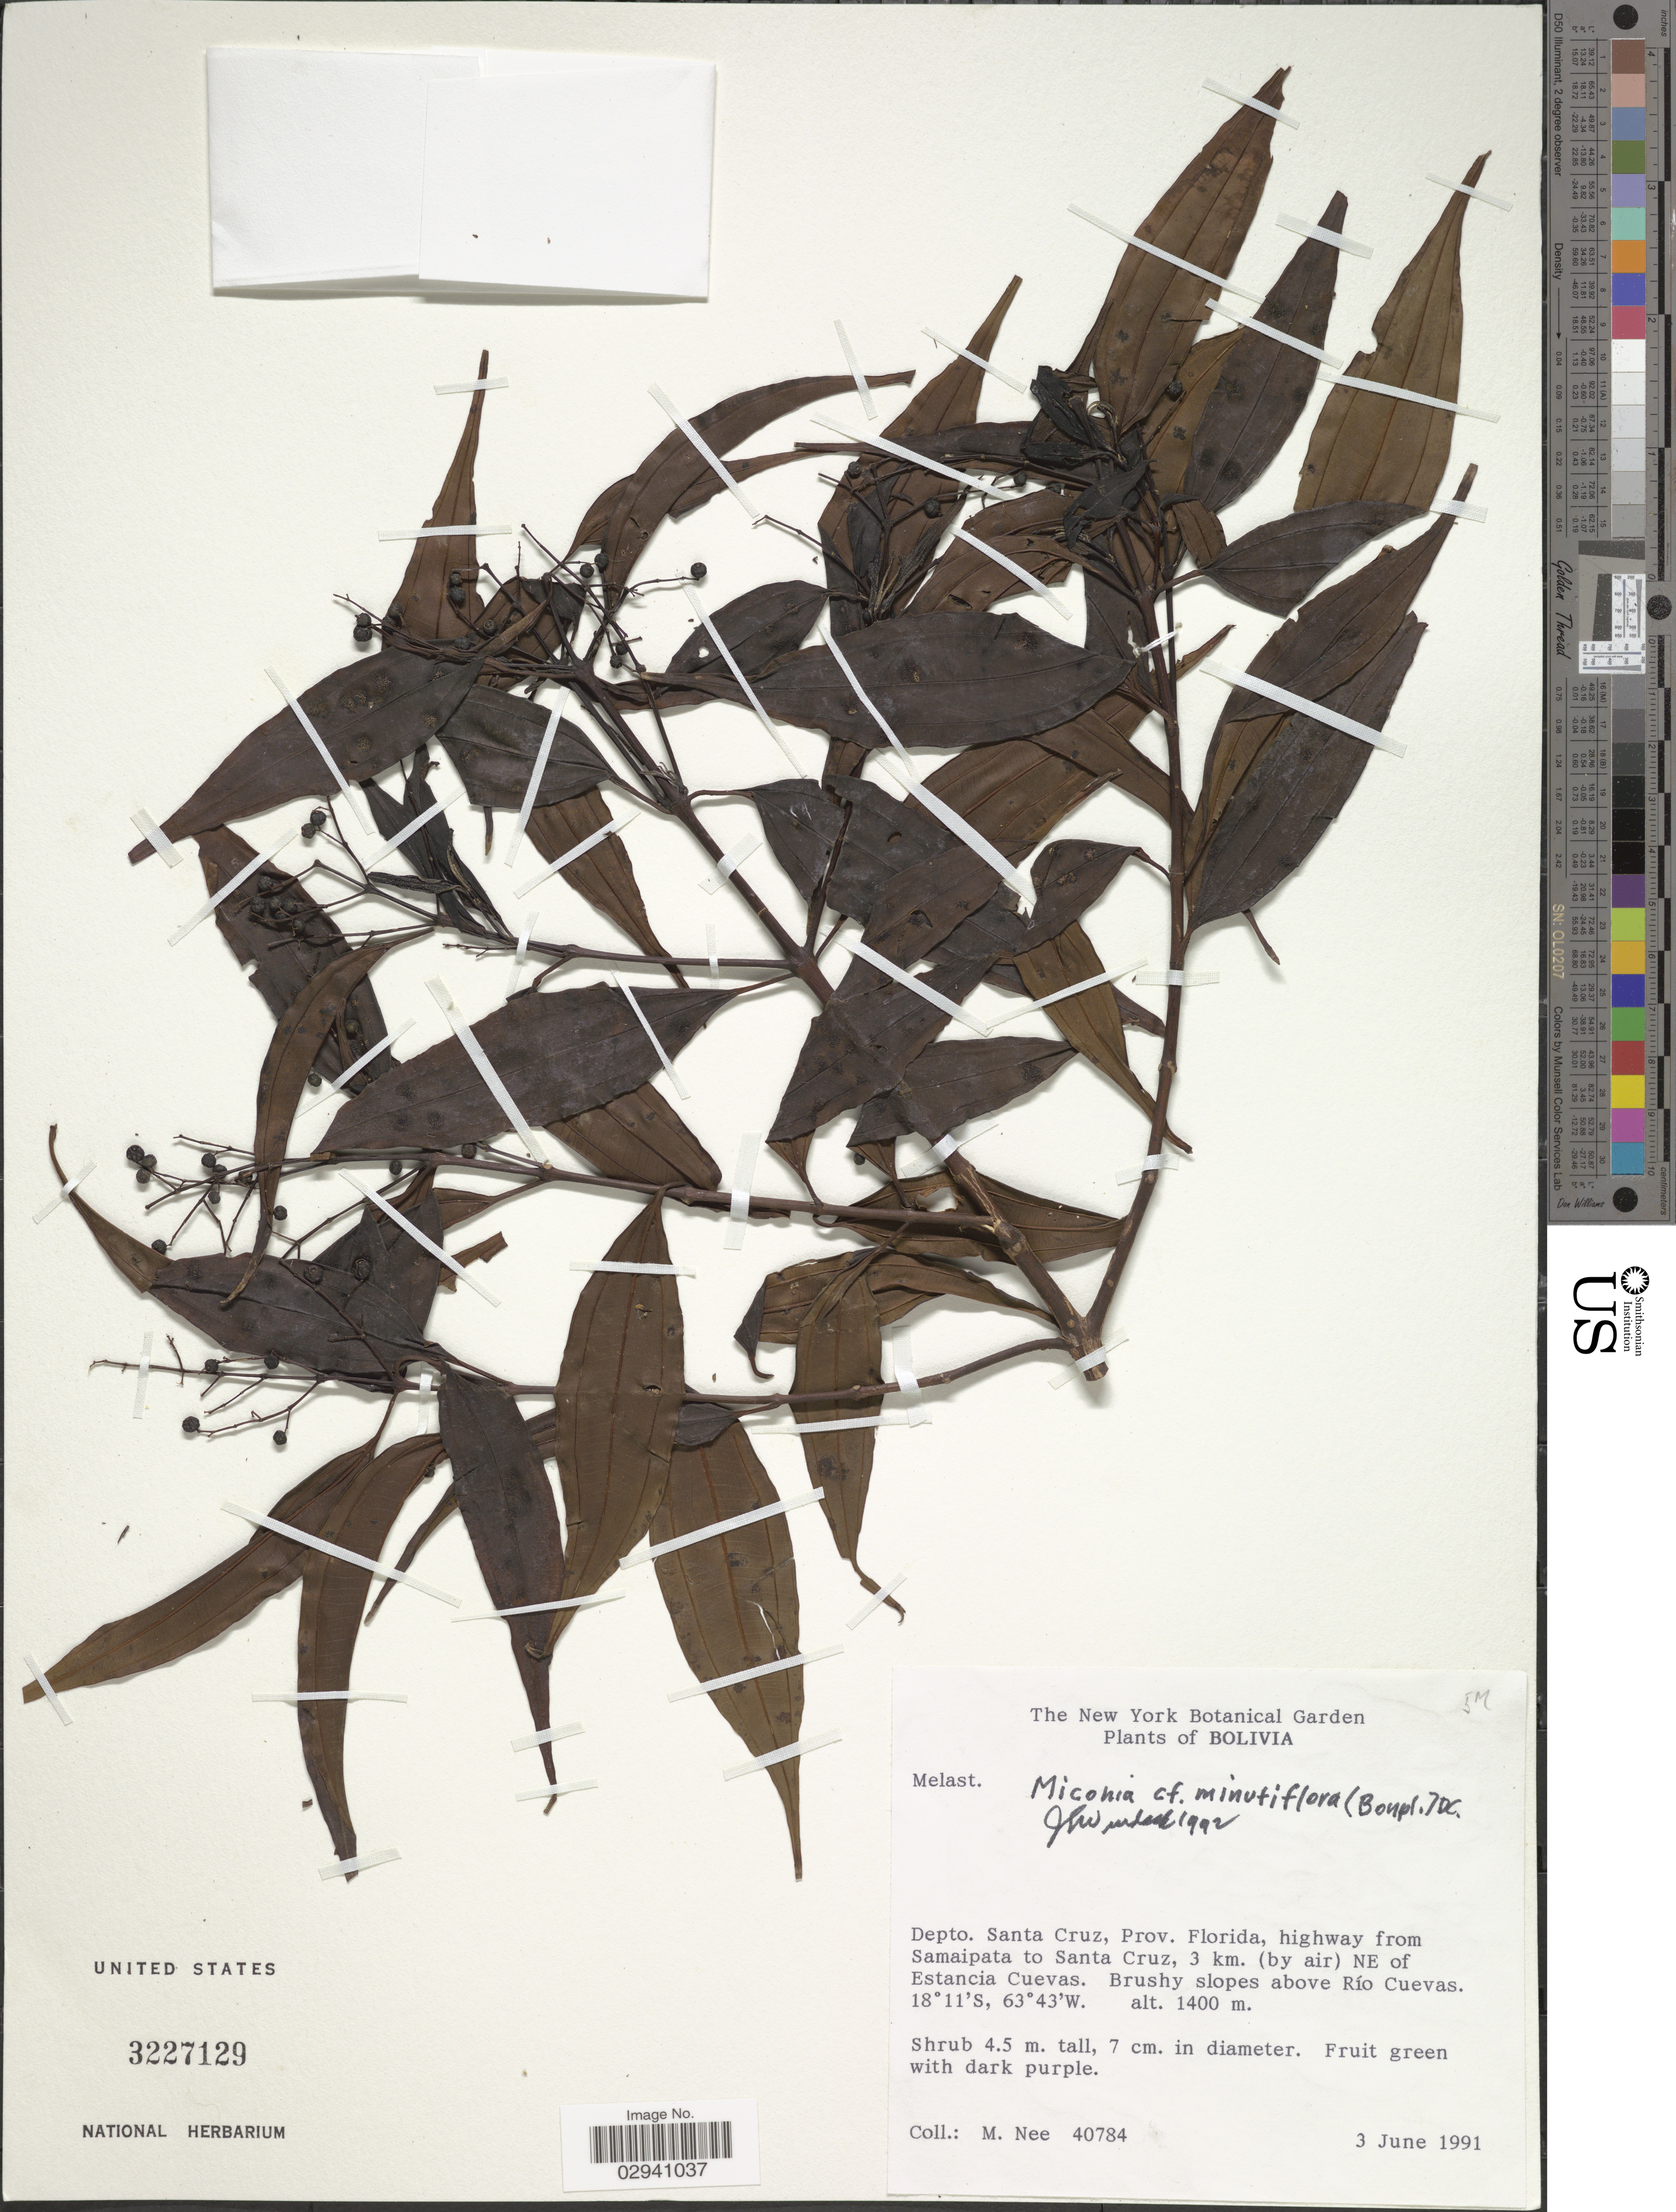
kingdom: Plantae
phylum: Tracheophyta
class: Magnoliopsida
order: Myrtales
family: Melastomataceae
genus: Miconia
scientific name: Miconia minutiflora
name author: (Bonpl.) DC.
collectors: M. Nee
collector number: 40784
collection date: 1991-06-03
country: Bolivia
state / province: Santa Cruz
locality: Depto. Santa Cruz, Prov. Florida, highway from Samaipata to Santa Cruz, 3 km. (by air) NE of Estancia Cuevas. Brushy slopes above Río Cuevas.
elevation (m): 1400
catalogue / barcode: US 3227129